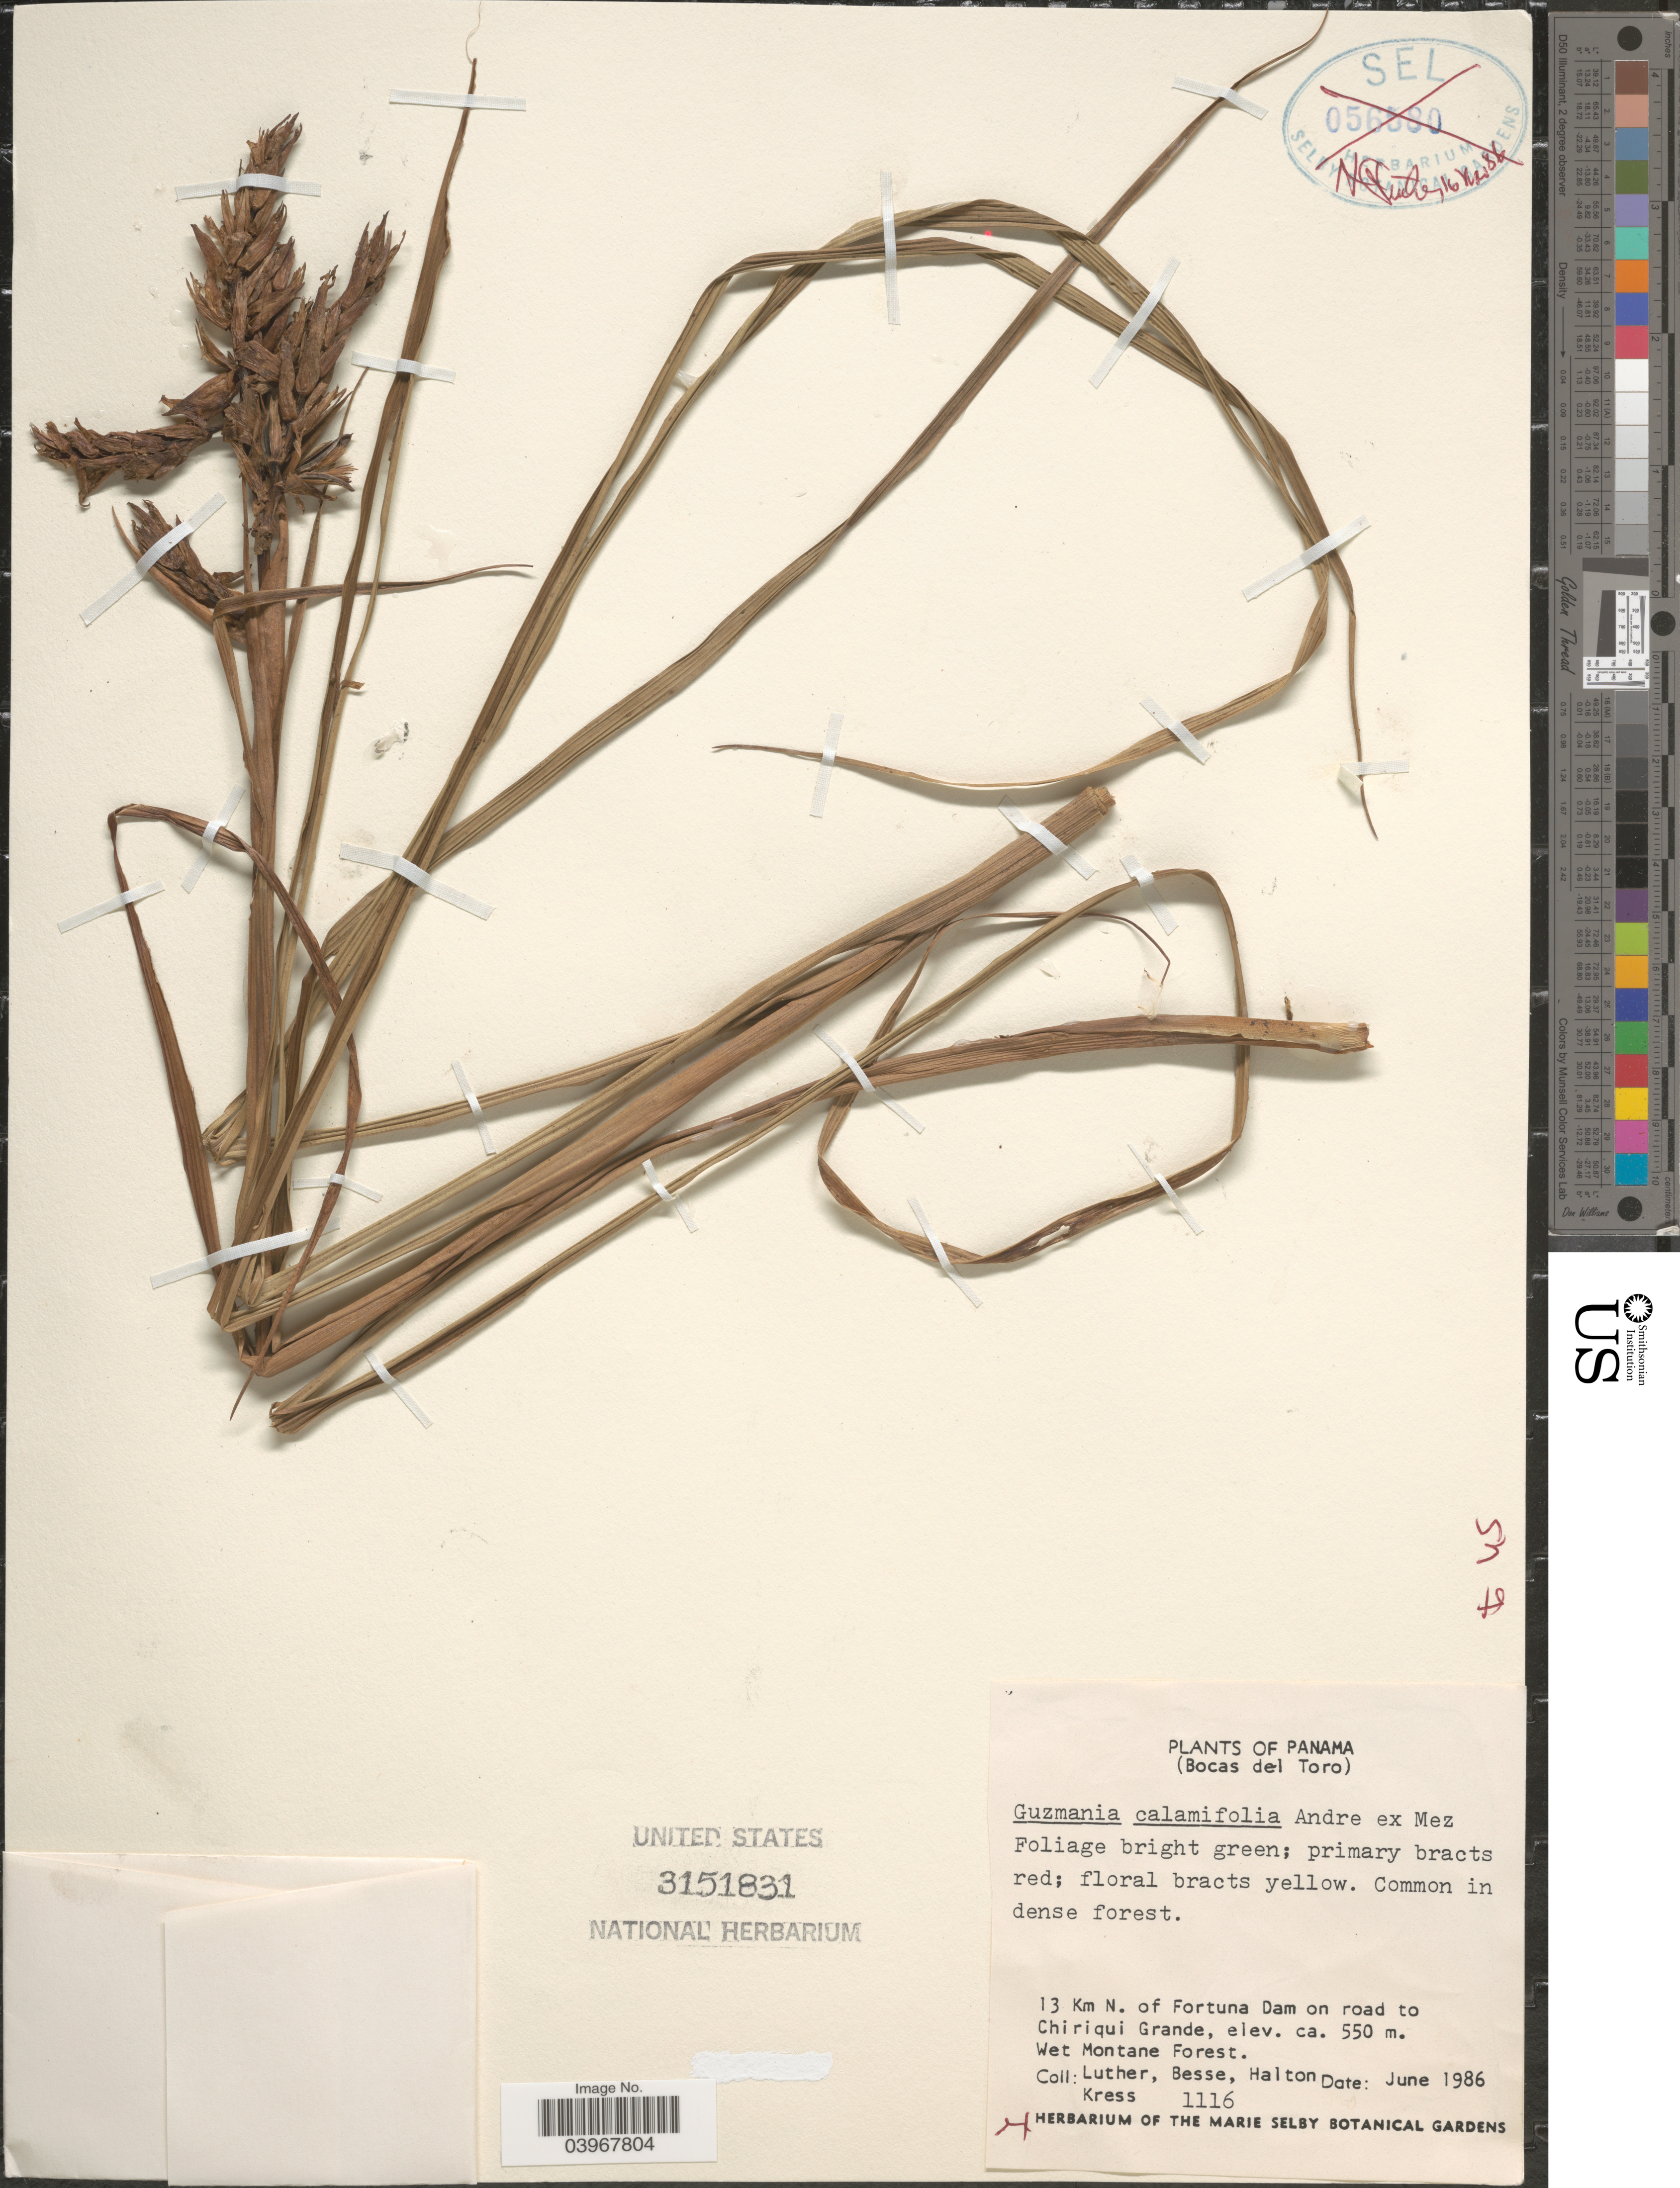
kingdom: Plantae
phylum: Tracheophyta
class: Liliopsida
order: Poales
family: Bromeliaceae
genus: Guzmania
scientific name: Guzmania calamifolia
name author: André ex Mez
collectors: -- Luther, -. Besse, -. Halton & -- Kress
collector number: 1116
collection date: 1986-06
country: Panama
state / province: Bocas del Toro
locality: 13 Km N. of Fortuna Dam on road to Chiriqui Grande.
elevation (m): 550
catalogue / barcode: US 3151831